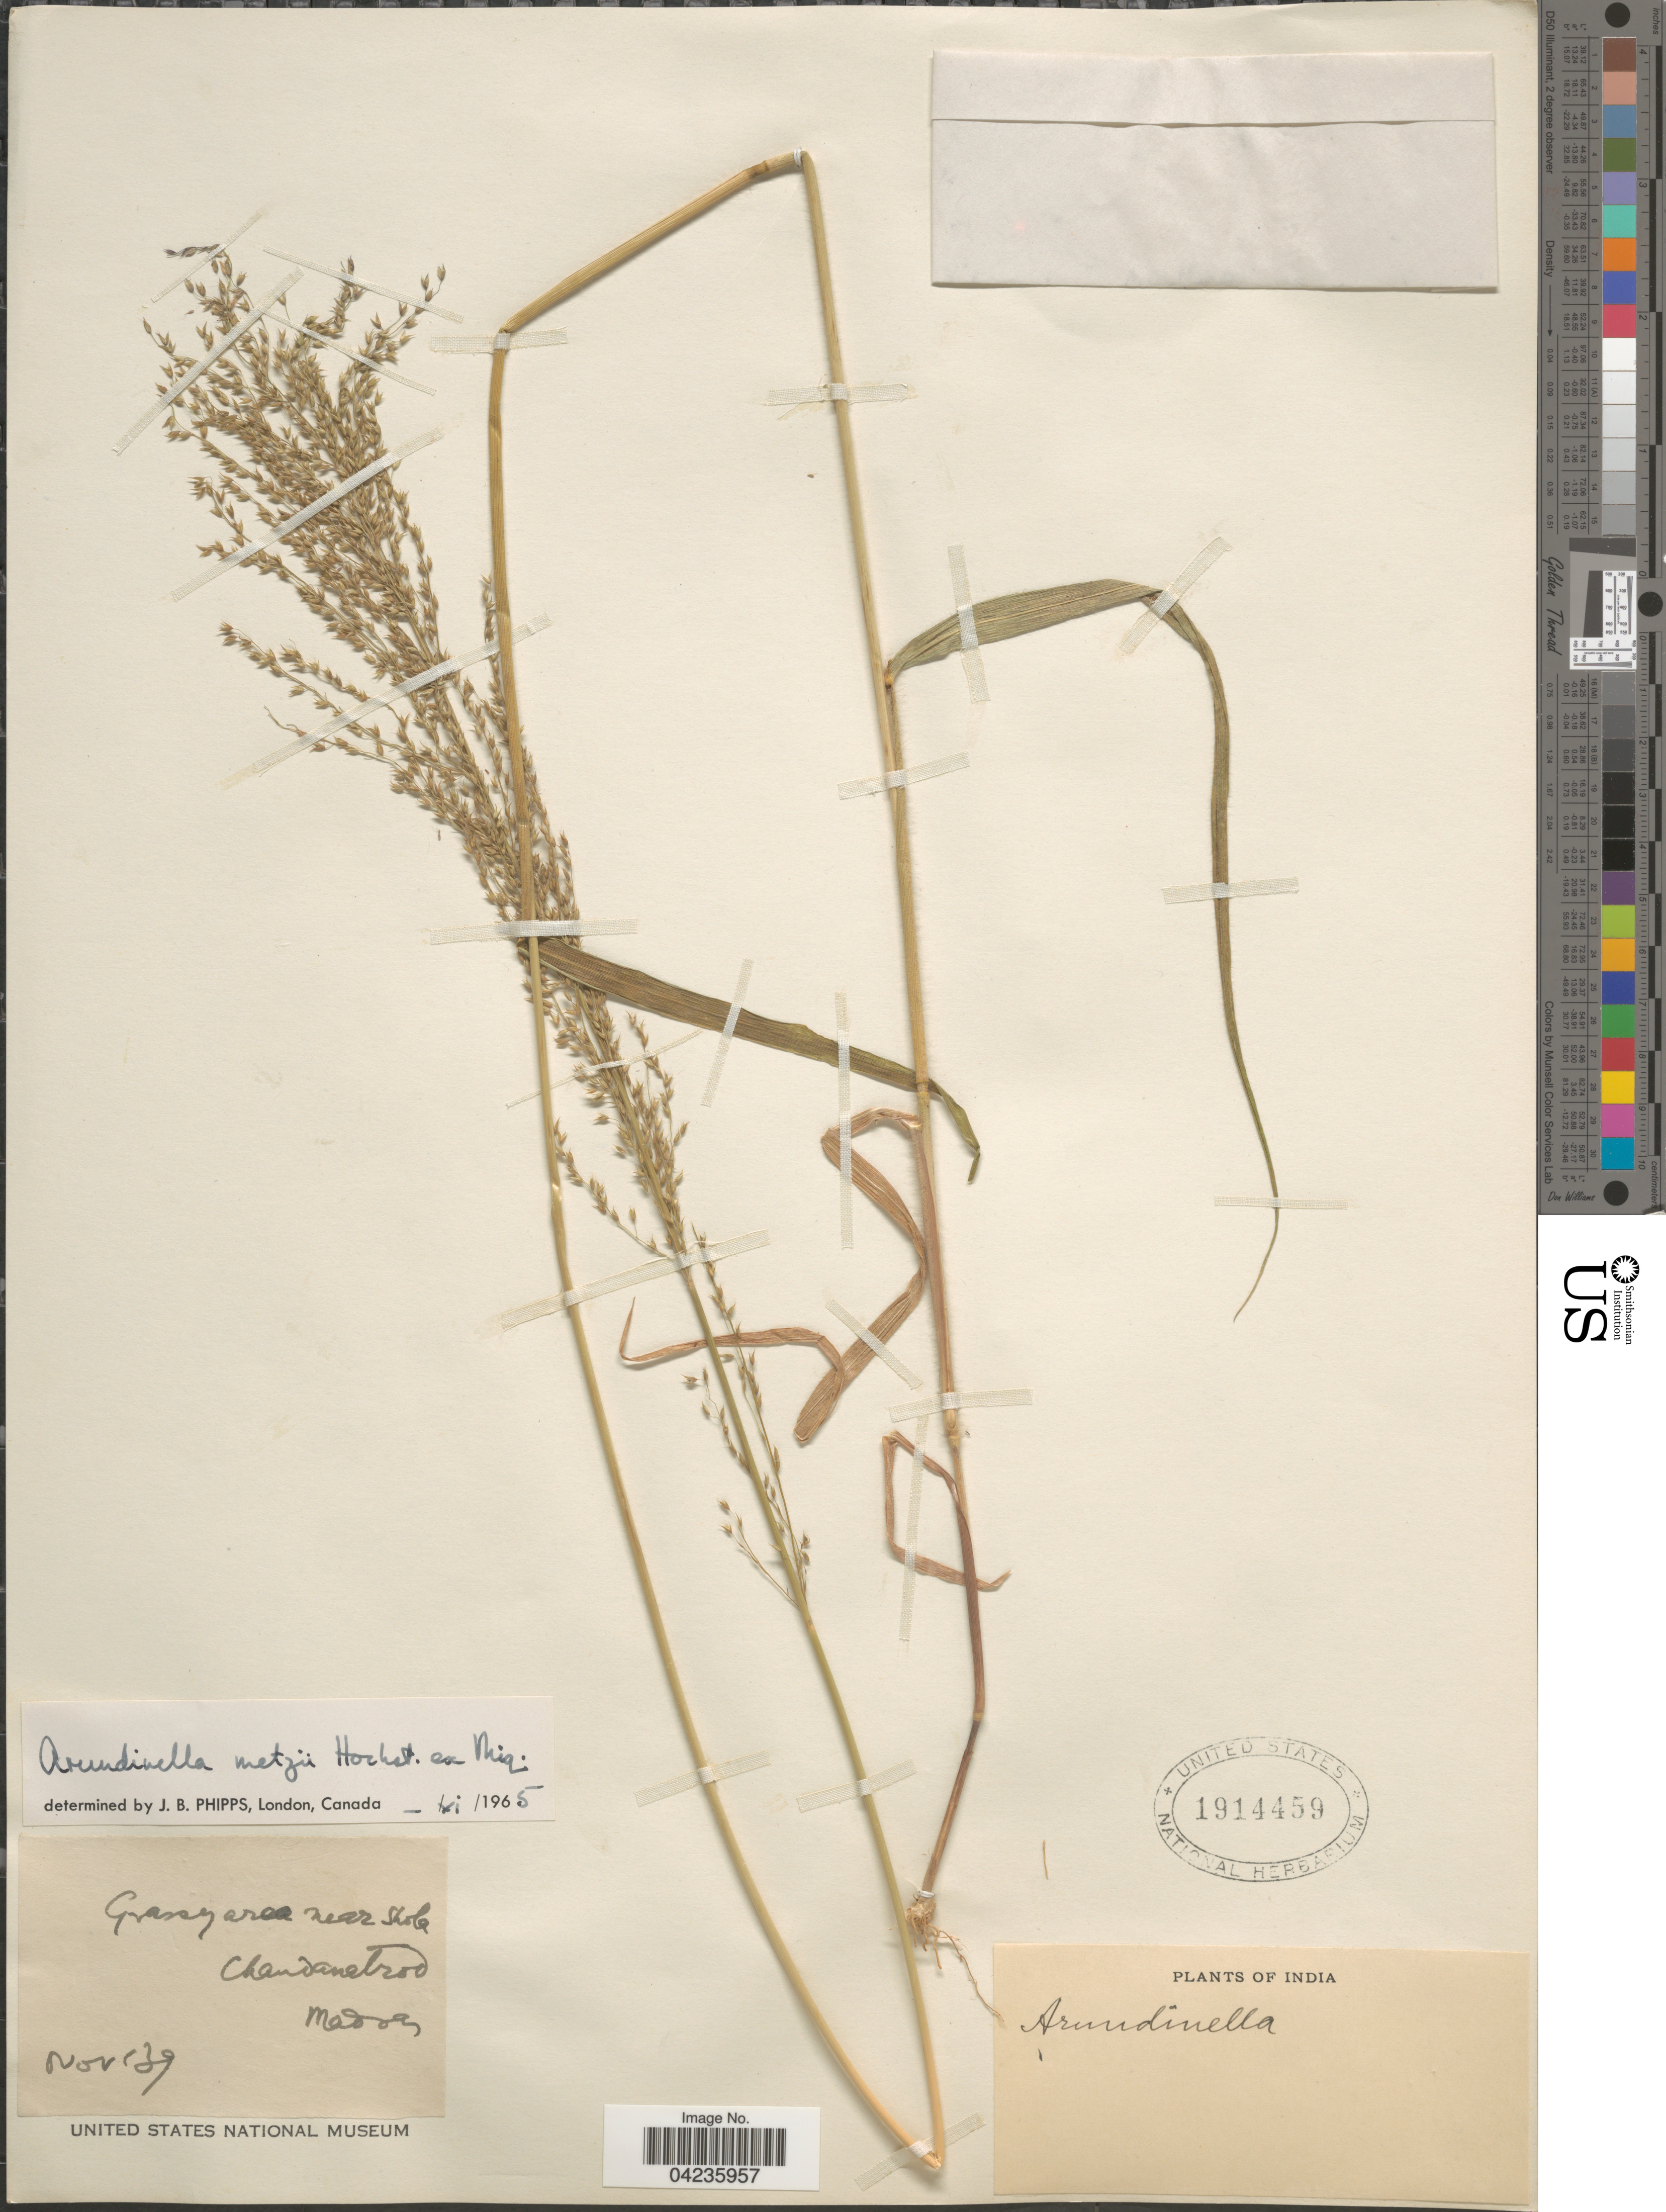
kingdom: Plantae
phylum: Tracheophyta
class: Liliopsida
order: Poales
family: Poaceae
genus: Arundinella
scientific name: Arundinella metzii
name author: Hochst. in Miq.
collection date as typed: Transcribed d/m/y: /11/39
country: India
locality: Chandanelrod [interpreted], Madras.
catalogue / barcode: US 1914459